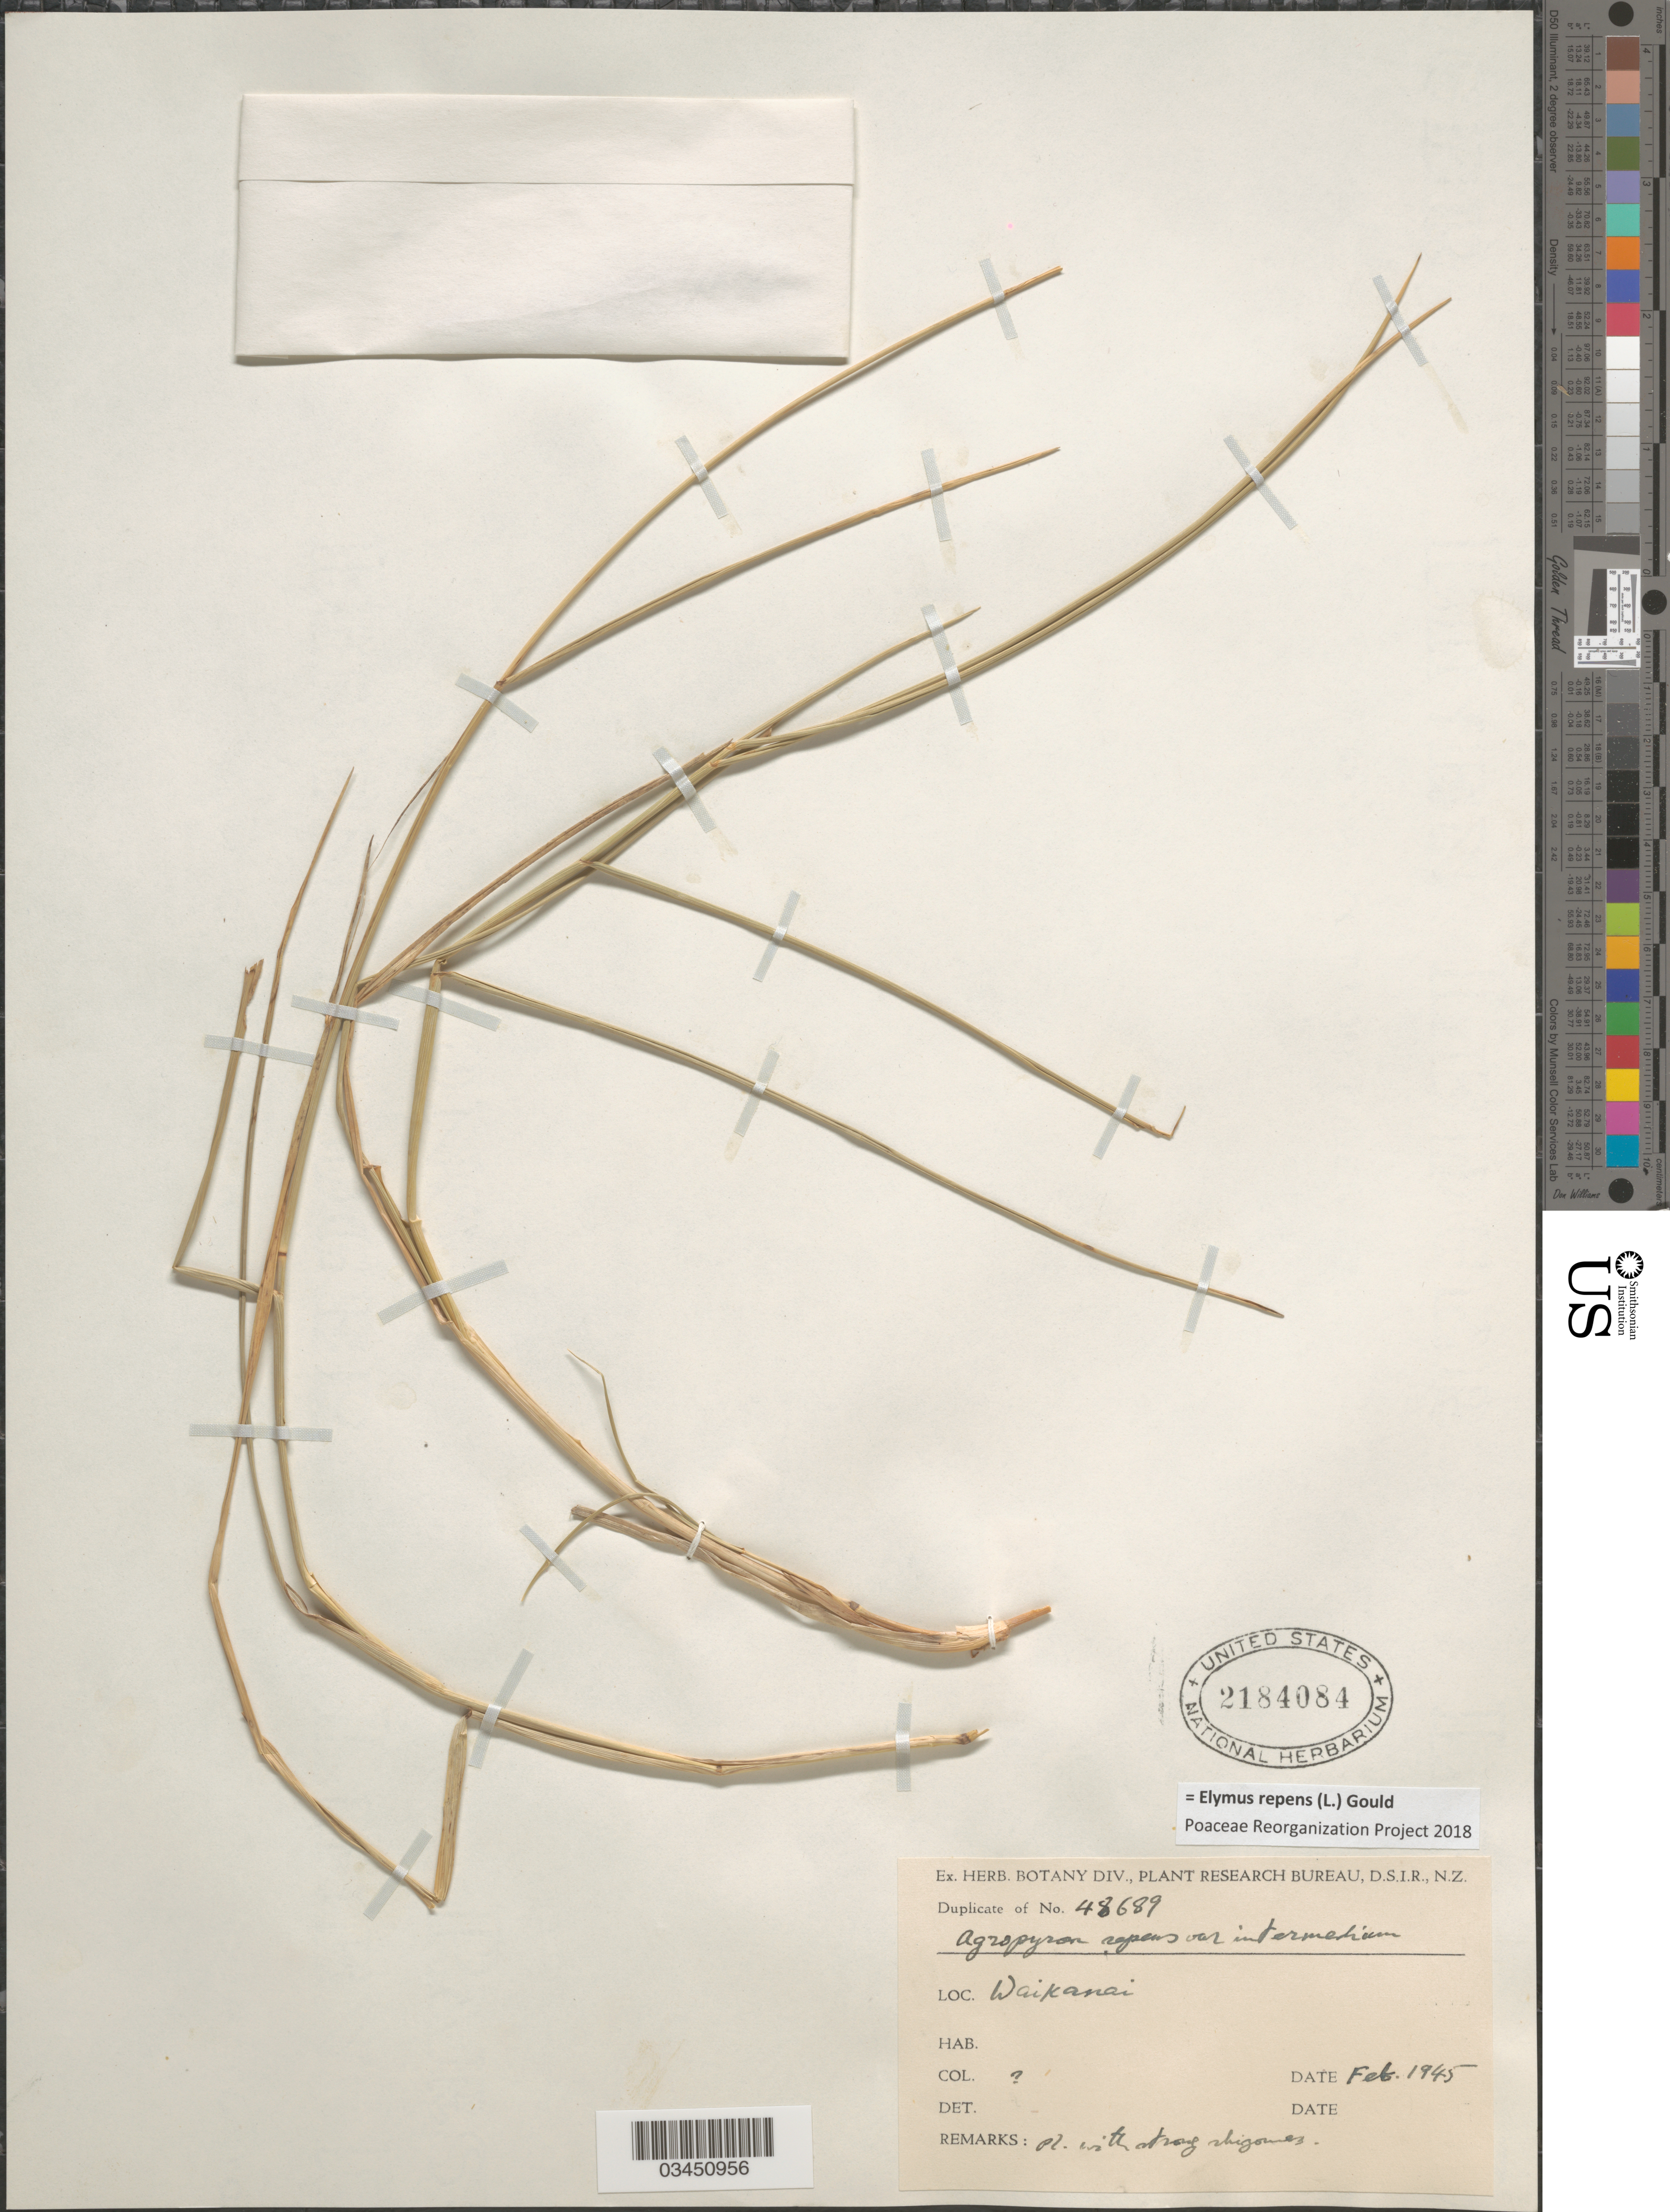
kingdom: Plantae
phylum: Tracheophyta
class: Liliopsida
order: Poales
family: Poaceae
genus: Elymus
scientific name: Elymus repens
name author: (L.) Gould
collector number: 48689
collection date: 1945-02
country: New Zealand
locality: Waikanai.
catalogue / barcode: US 2184084